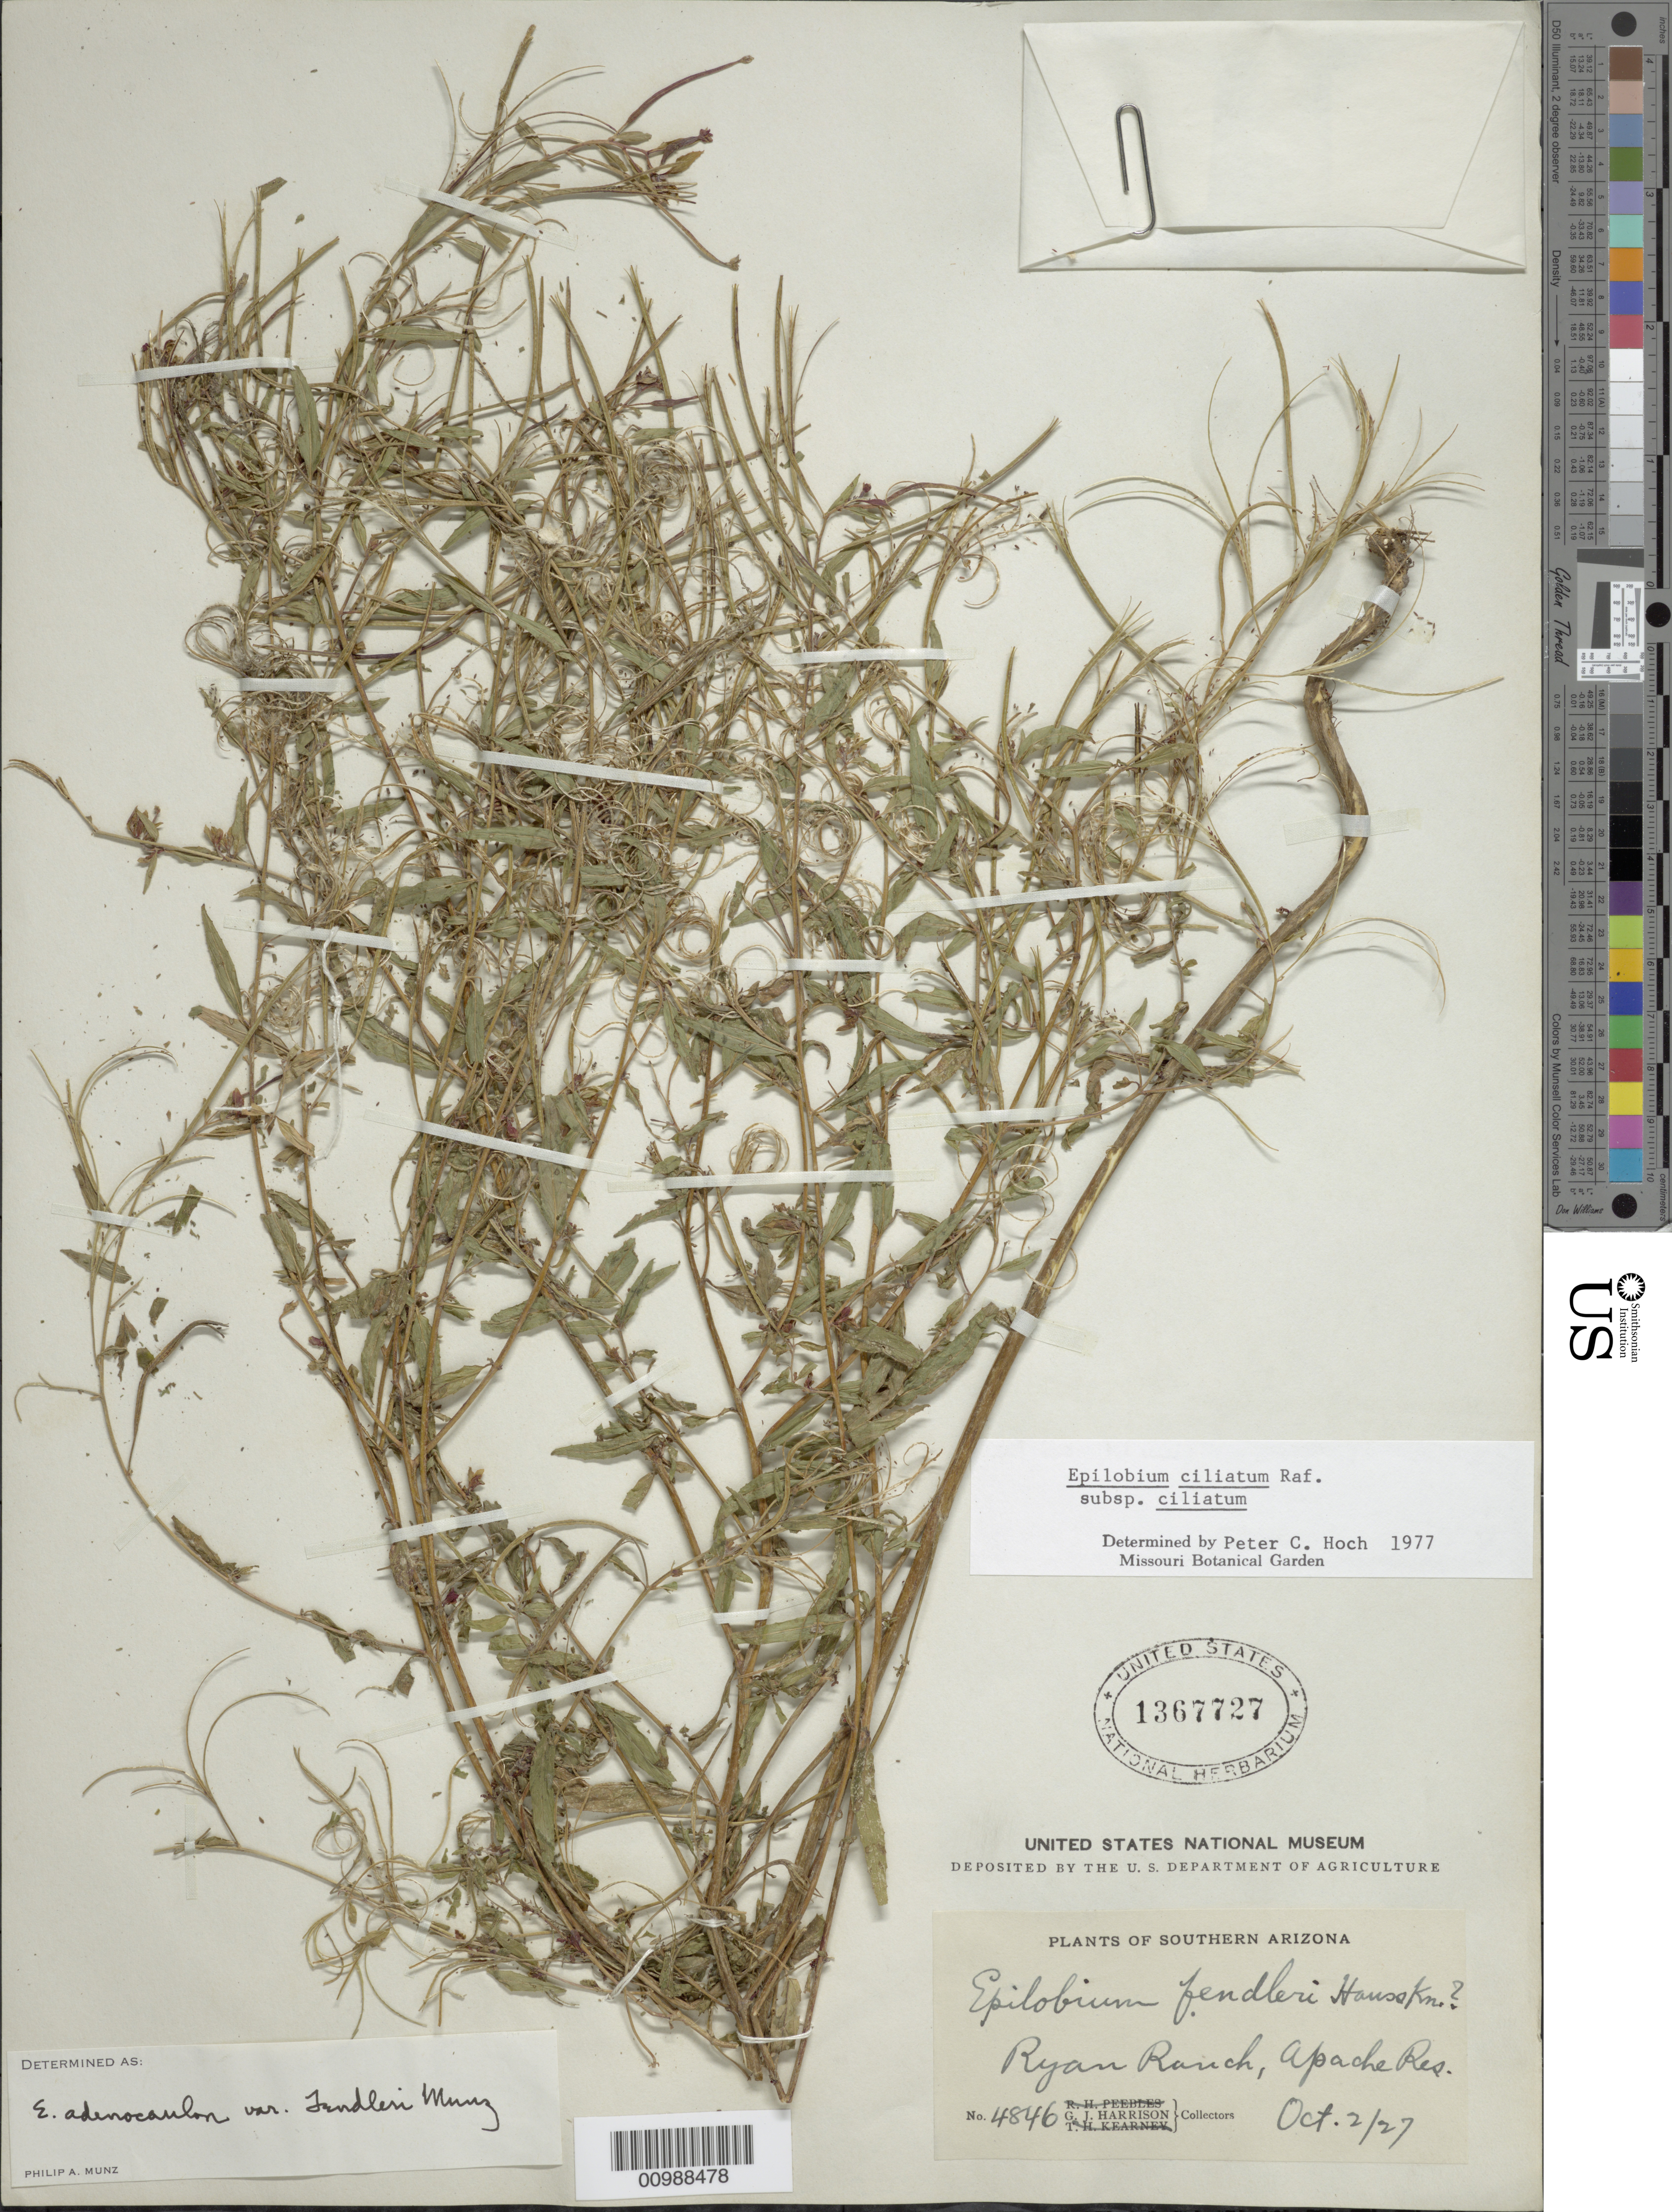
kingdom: Plantae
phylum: Tracheophyta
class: Magnoliopsida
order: Myrtales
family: Onagraceae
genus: Epilobium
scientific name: Epilobium ciliatum subsp. ciliatum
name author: Raf.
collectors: G. J. Harrison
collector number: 4846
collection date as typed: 02 Oct 1927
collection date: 1927-10-02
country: United States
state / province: Arizona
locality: Ryan Ranch, Apache Reservation.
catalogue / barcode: US 1367727